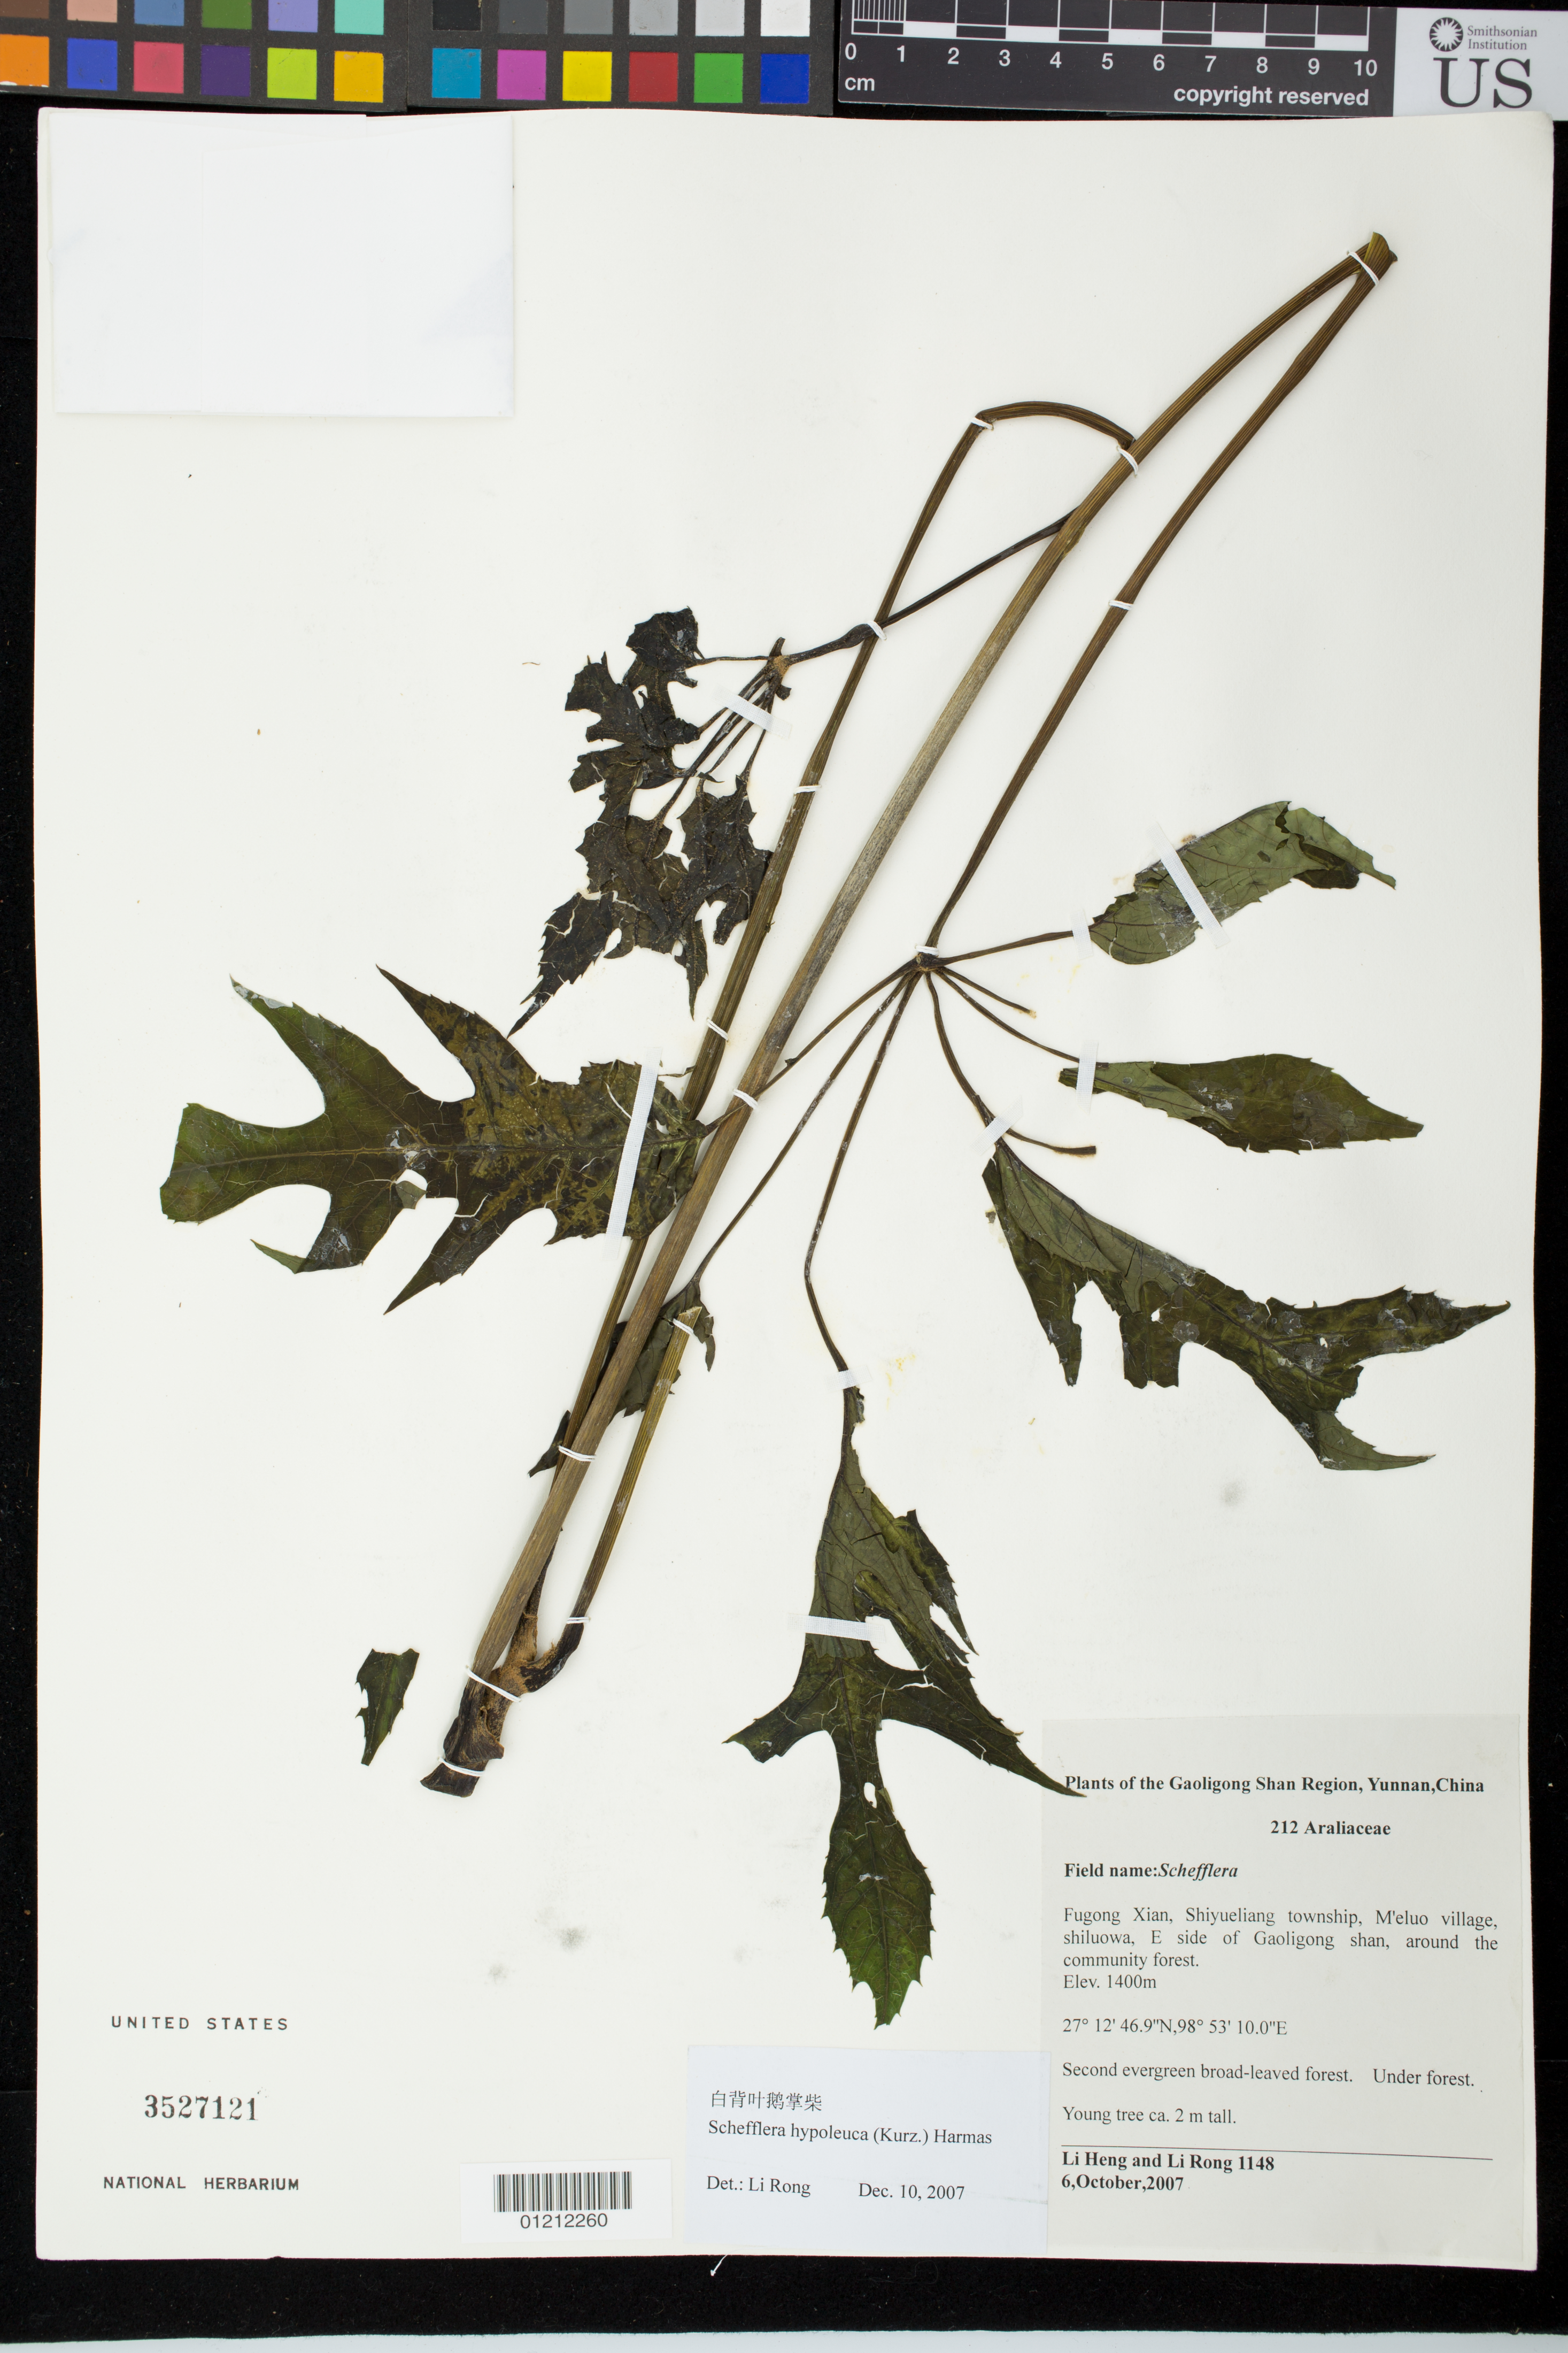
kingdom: Plantae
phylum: Tracheophyta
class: Magnoliopsida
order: Apiales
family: Araliaceae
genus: Schefflera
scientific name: Schefflera hypoleuca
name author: (Kurz) Harms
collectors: L. Heng & R. Li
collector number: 1148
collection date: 2007-10-06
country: China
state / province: Yunnan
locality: Gaoligong Shan Region, Fugong Xian, Shiyueliang township, M'eluo village, shiluowa, E side of Gaoligong shan, around the community forest.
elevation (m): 1400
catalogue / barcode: US 3527121